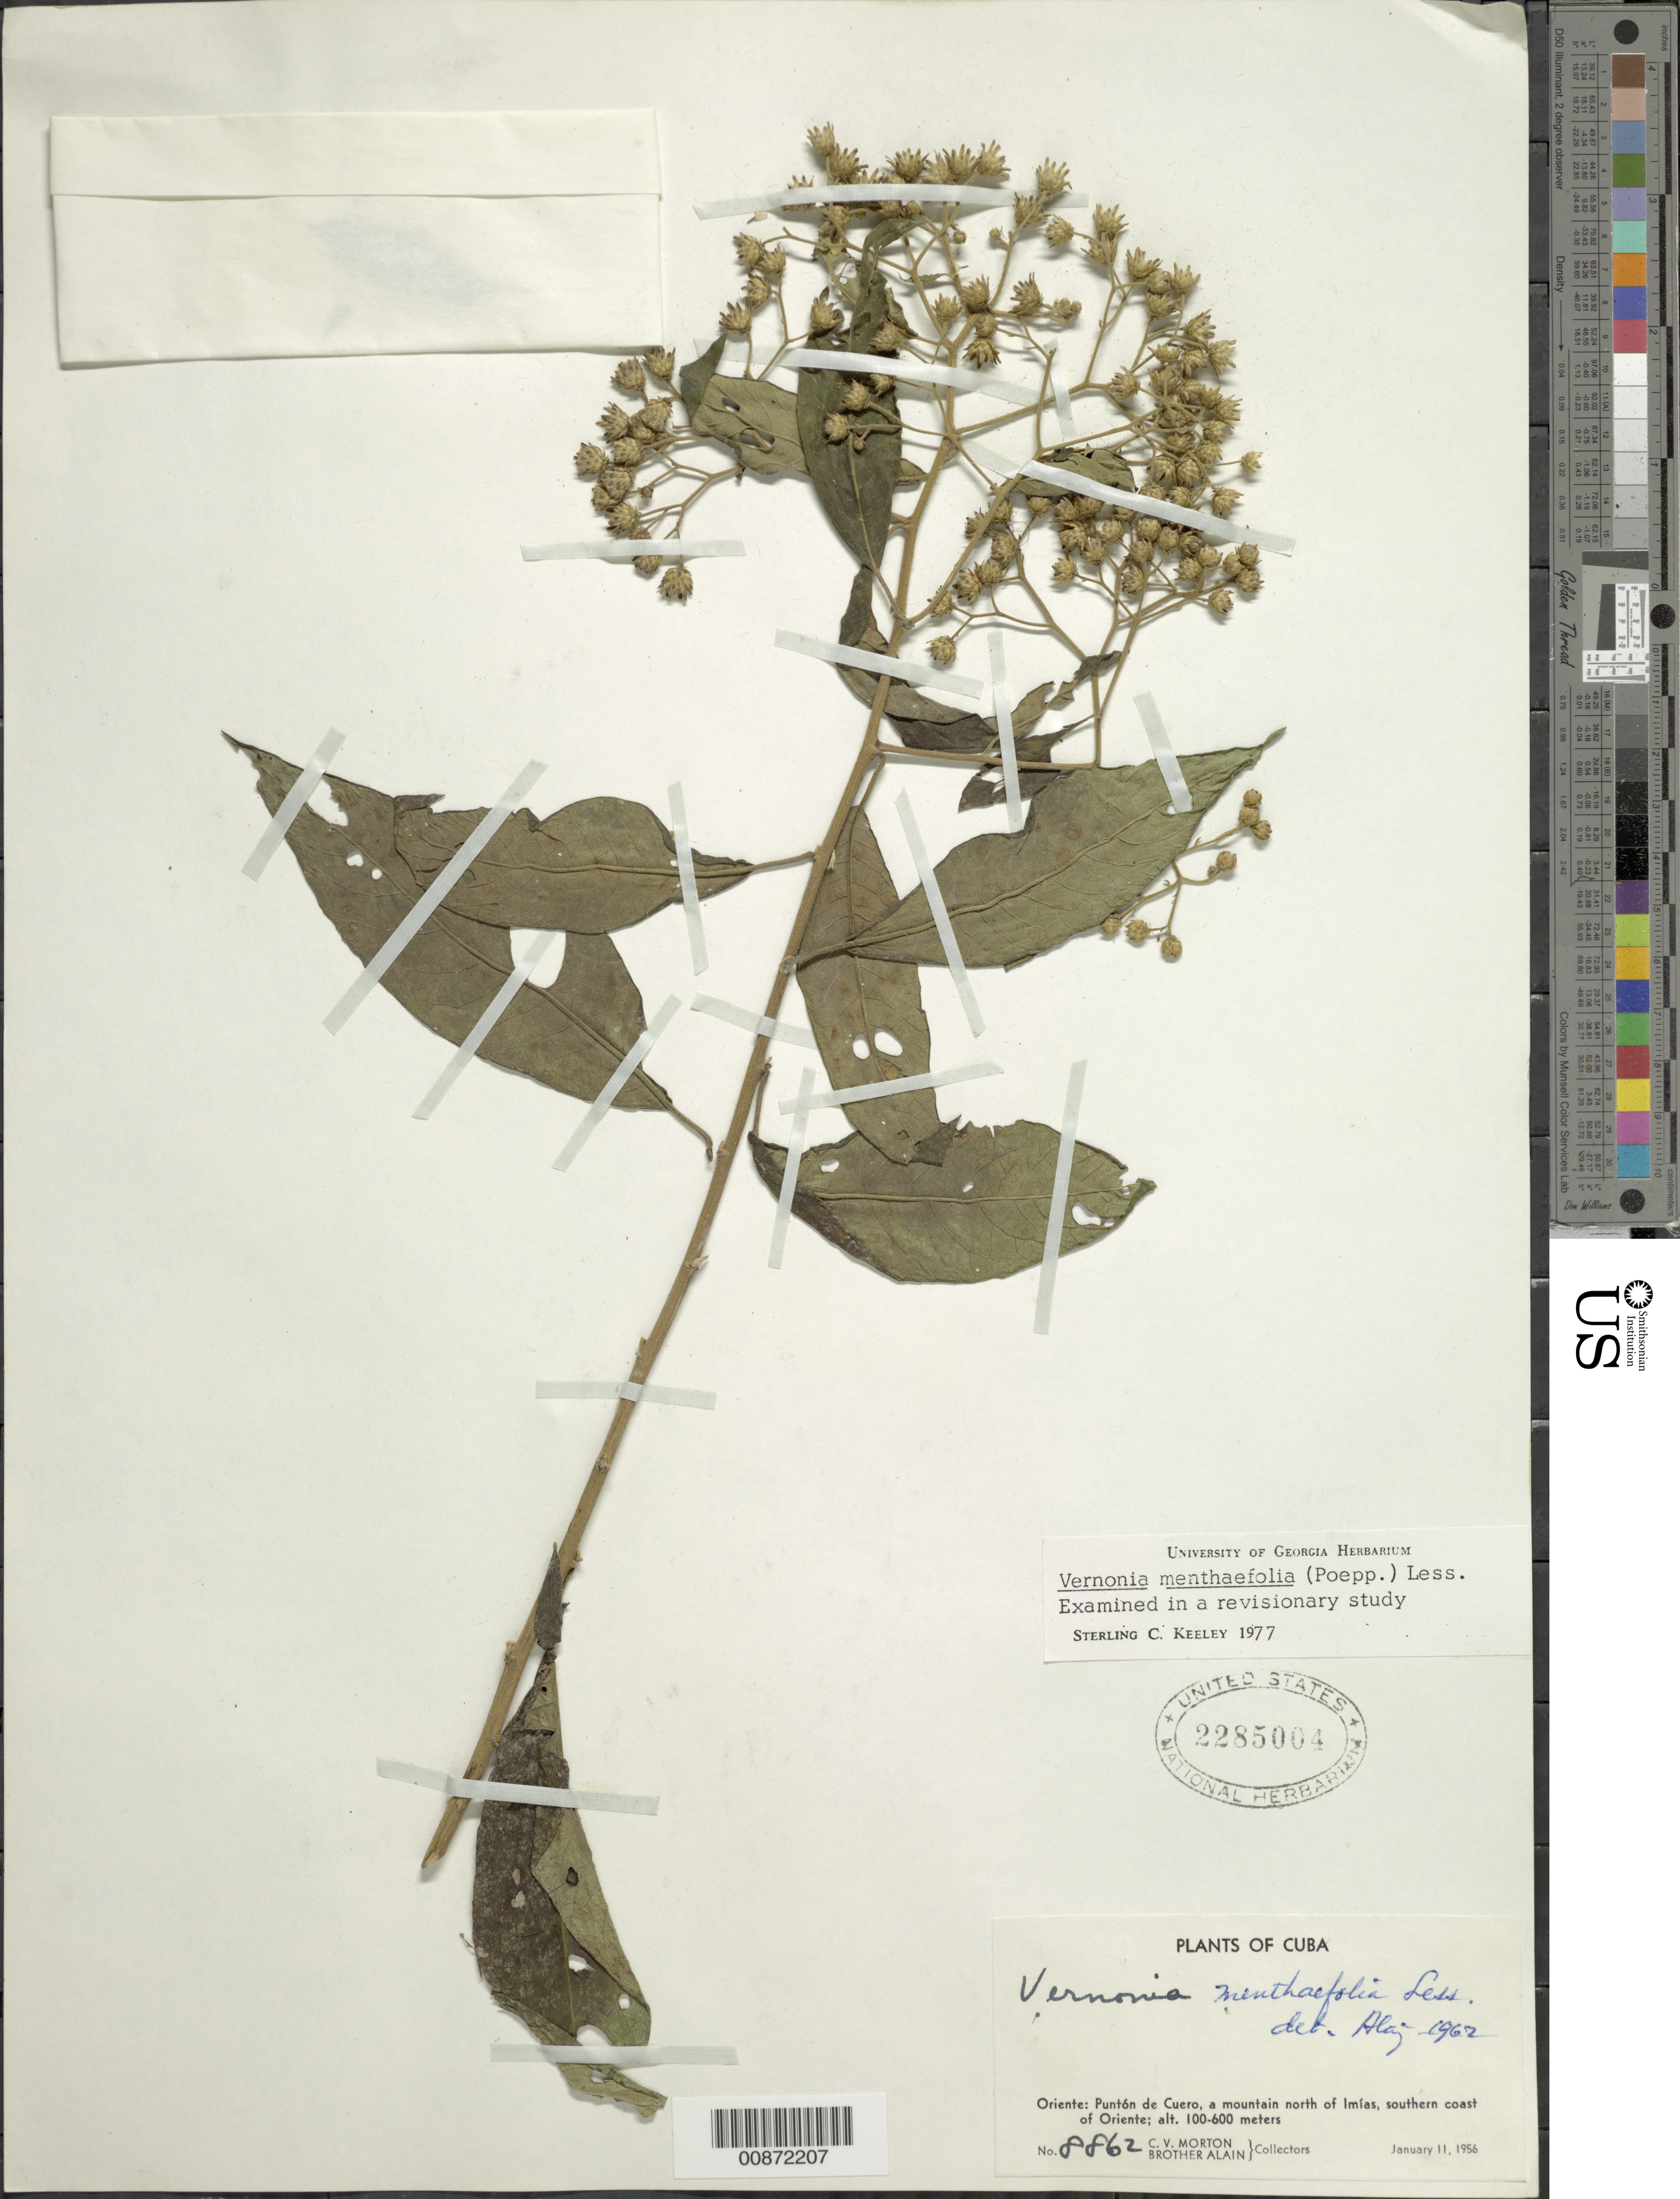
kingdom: Plantae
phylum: Tracheophyta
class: Magnoliopsida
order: Asterales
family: Asteraceae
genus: Vernonanthura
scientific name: Vernonanthura menthifolia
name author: (Poepp. ex Spreng.) H. Rob.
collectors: C. V. Morton & A. H. Liogier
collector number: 8862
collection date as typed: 11 Jan 1956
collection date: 1956-01-11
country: Cuba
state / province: Oriente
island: Cuba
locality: Puntón de Cuero, a mountain north of Imías, southern coast of Oriente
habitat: Montane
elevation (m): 100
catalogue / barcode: US 2285004